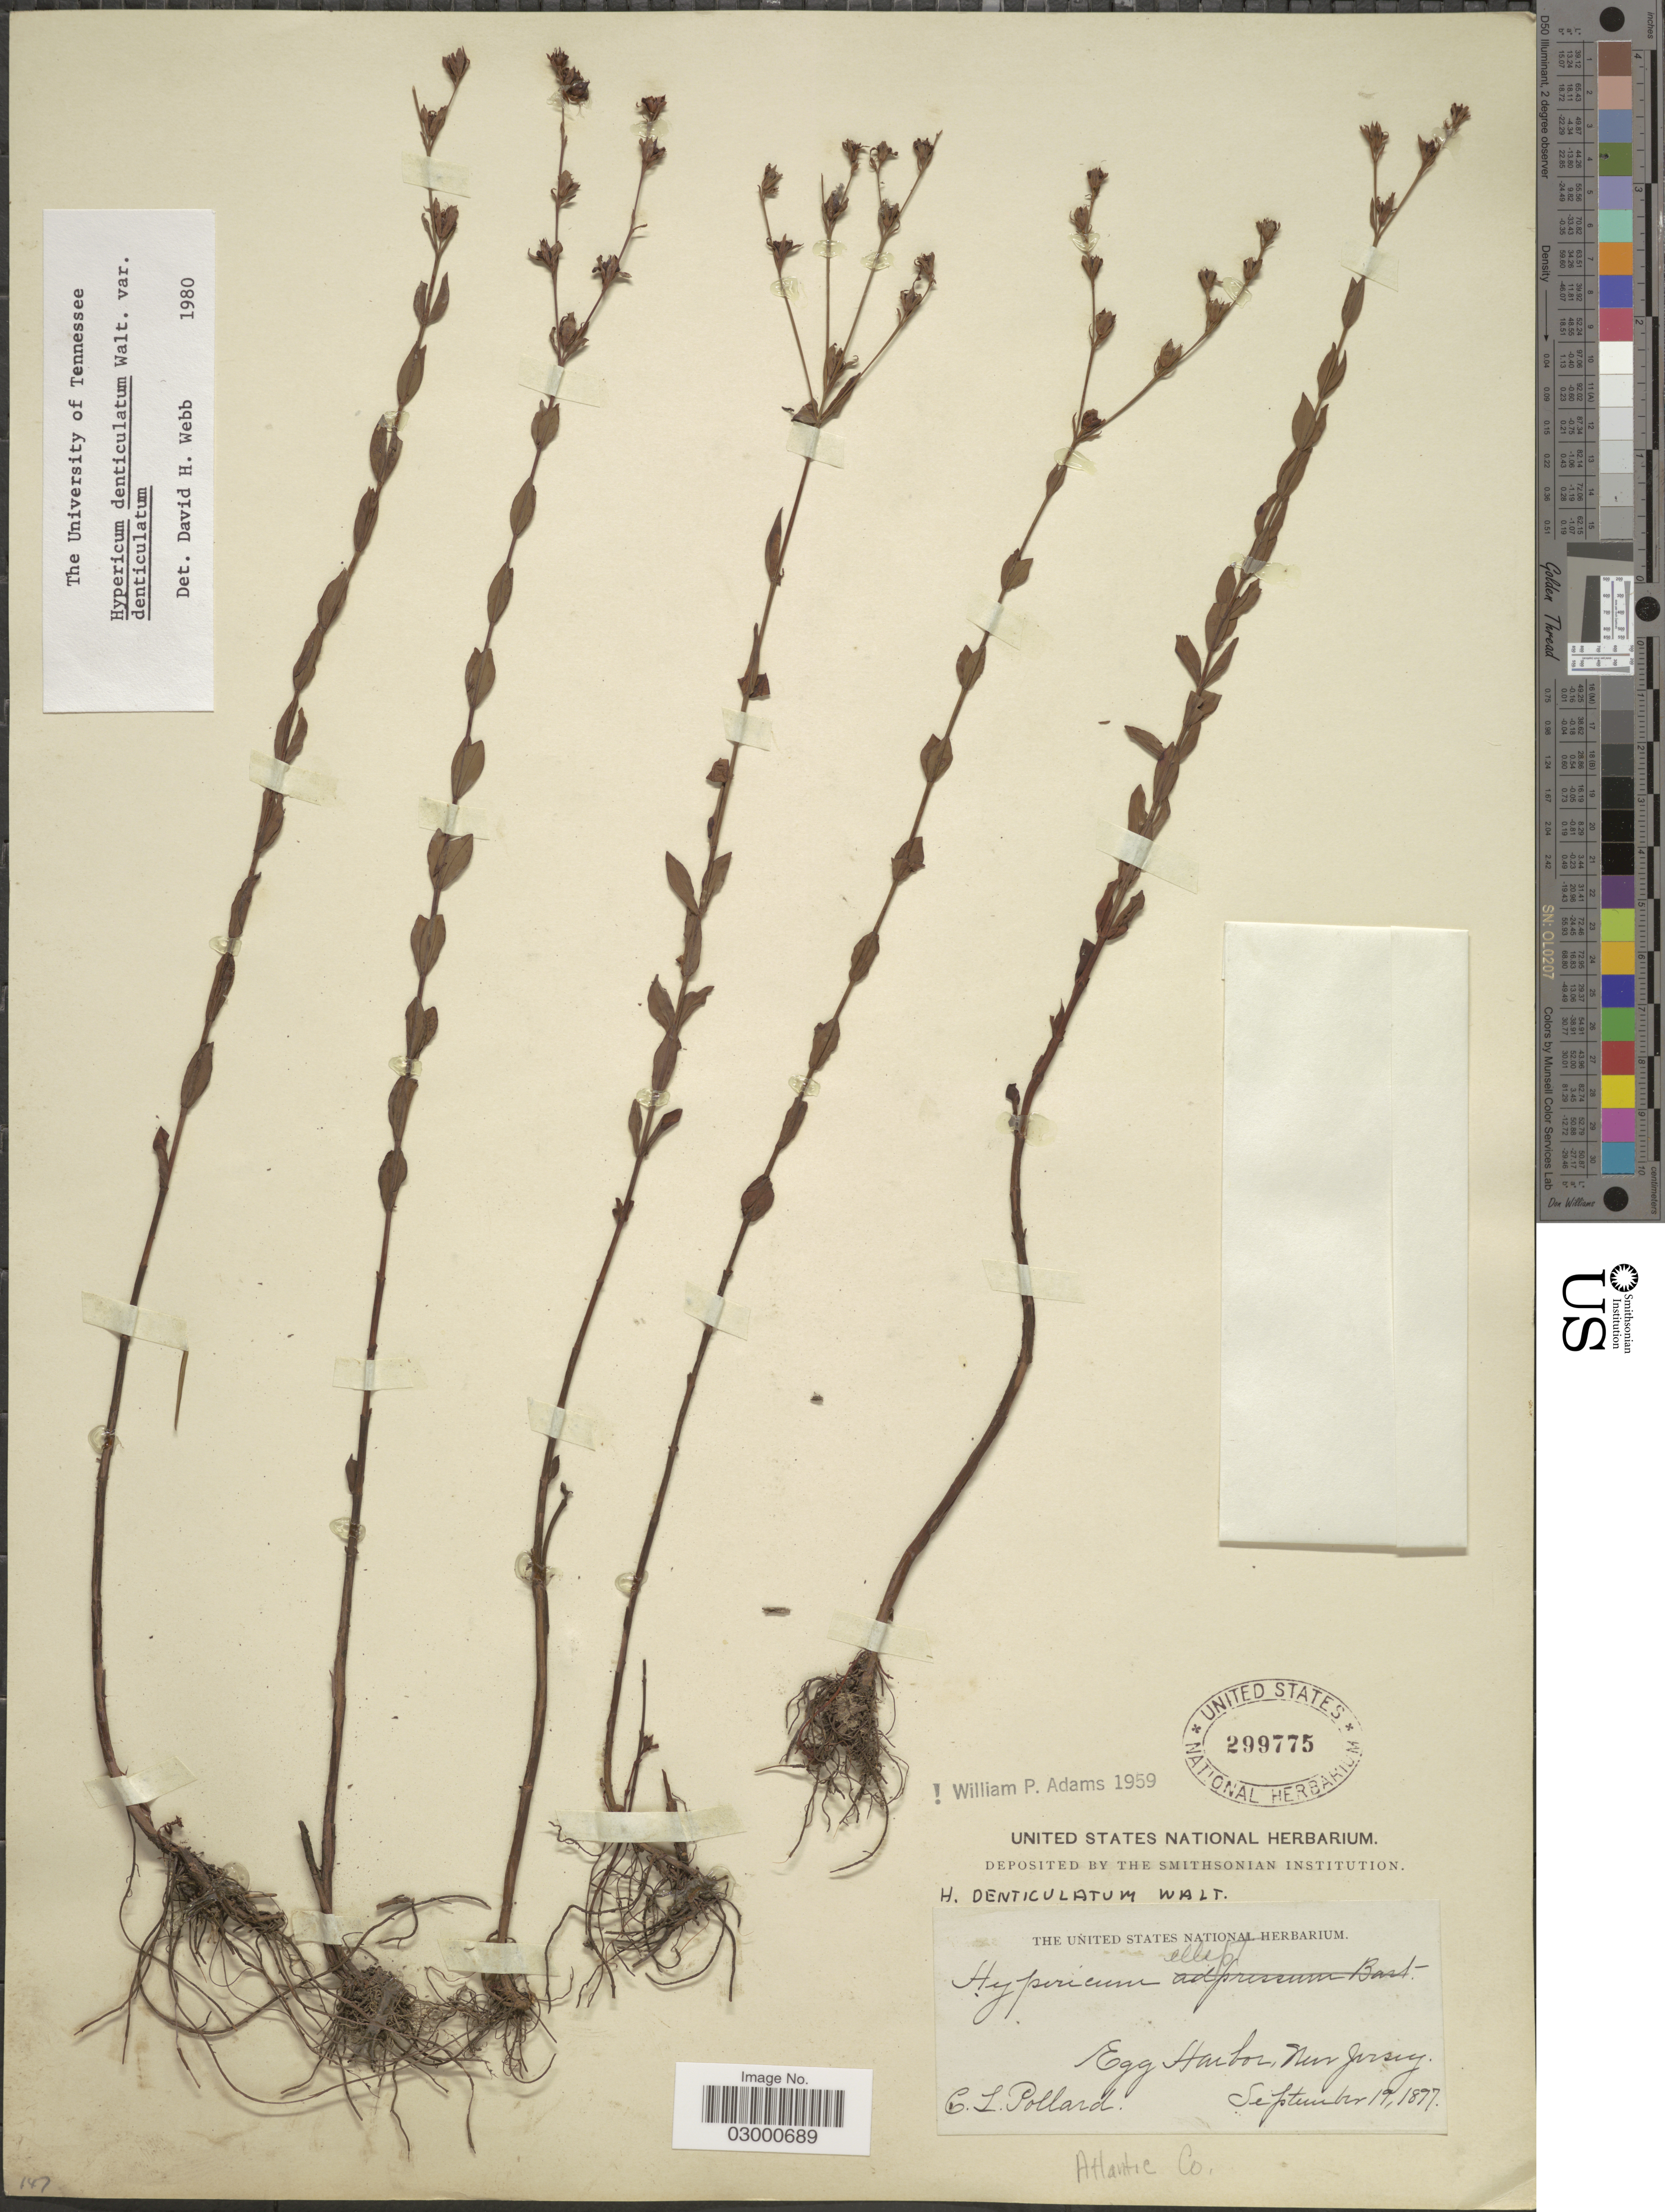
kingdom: Plantae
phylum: Tracheophyta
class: Magnoliopsida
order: Malpighiales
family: Hypericaceae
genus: Hypericum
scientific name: Hypericum denticulatum var. denticulatum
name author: Walter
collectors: C. L. Pollard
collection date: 1897-09-19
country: United States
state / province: New Jersey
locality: Egg Harbor. Atlantic Co.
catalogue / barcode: US 299775